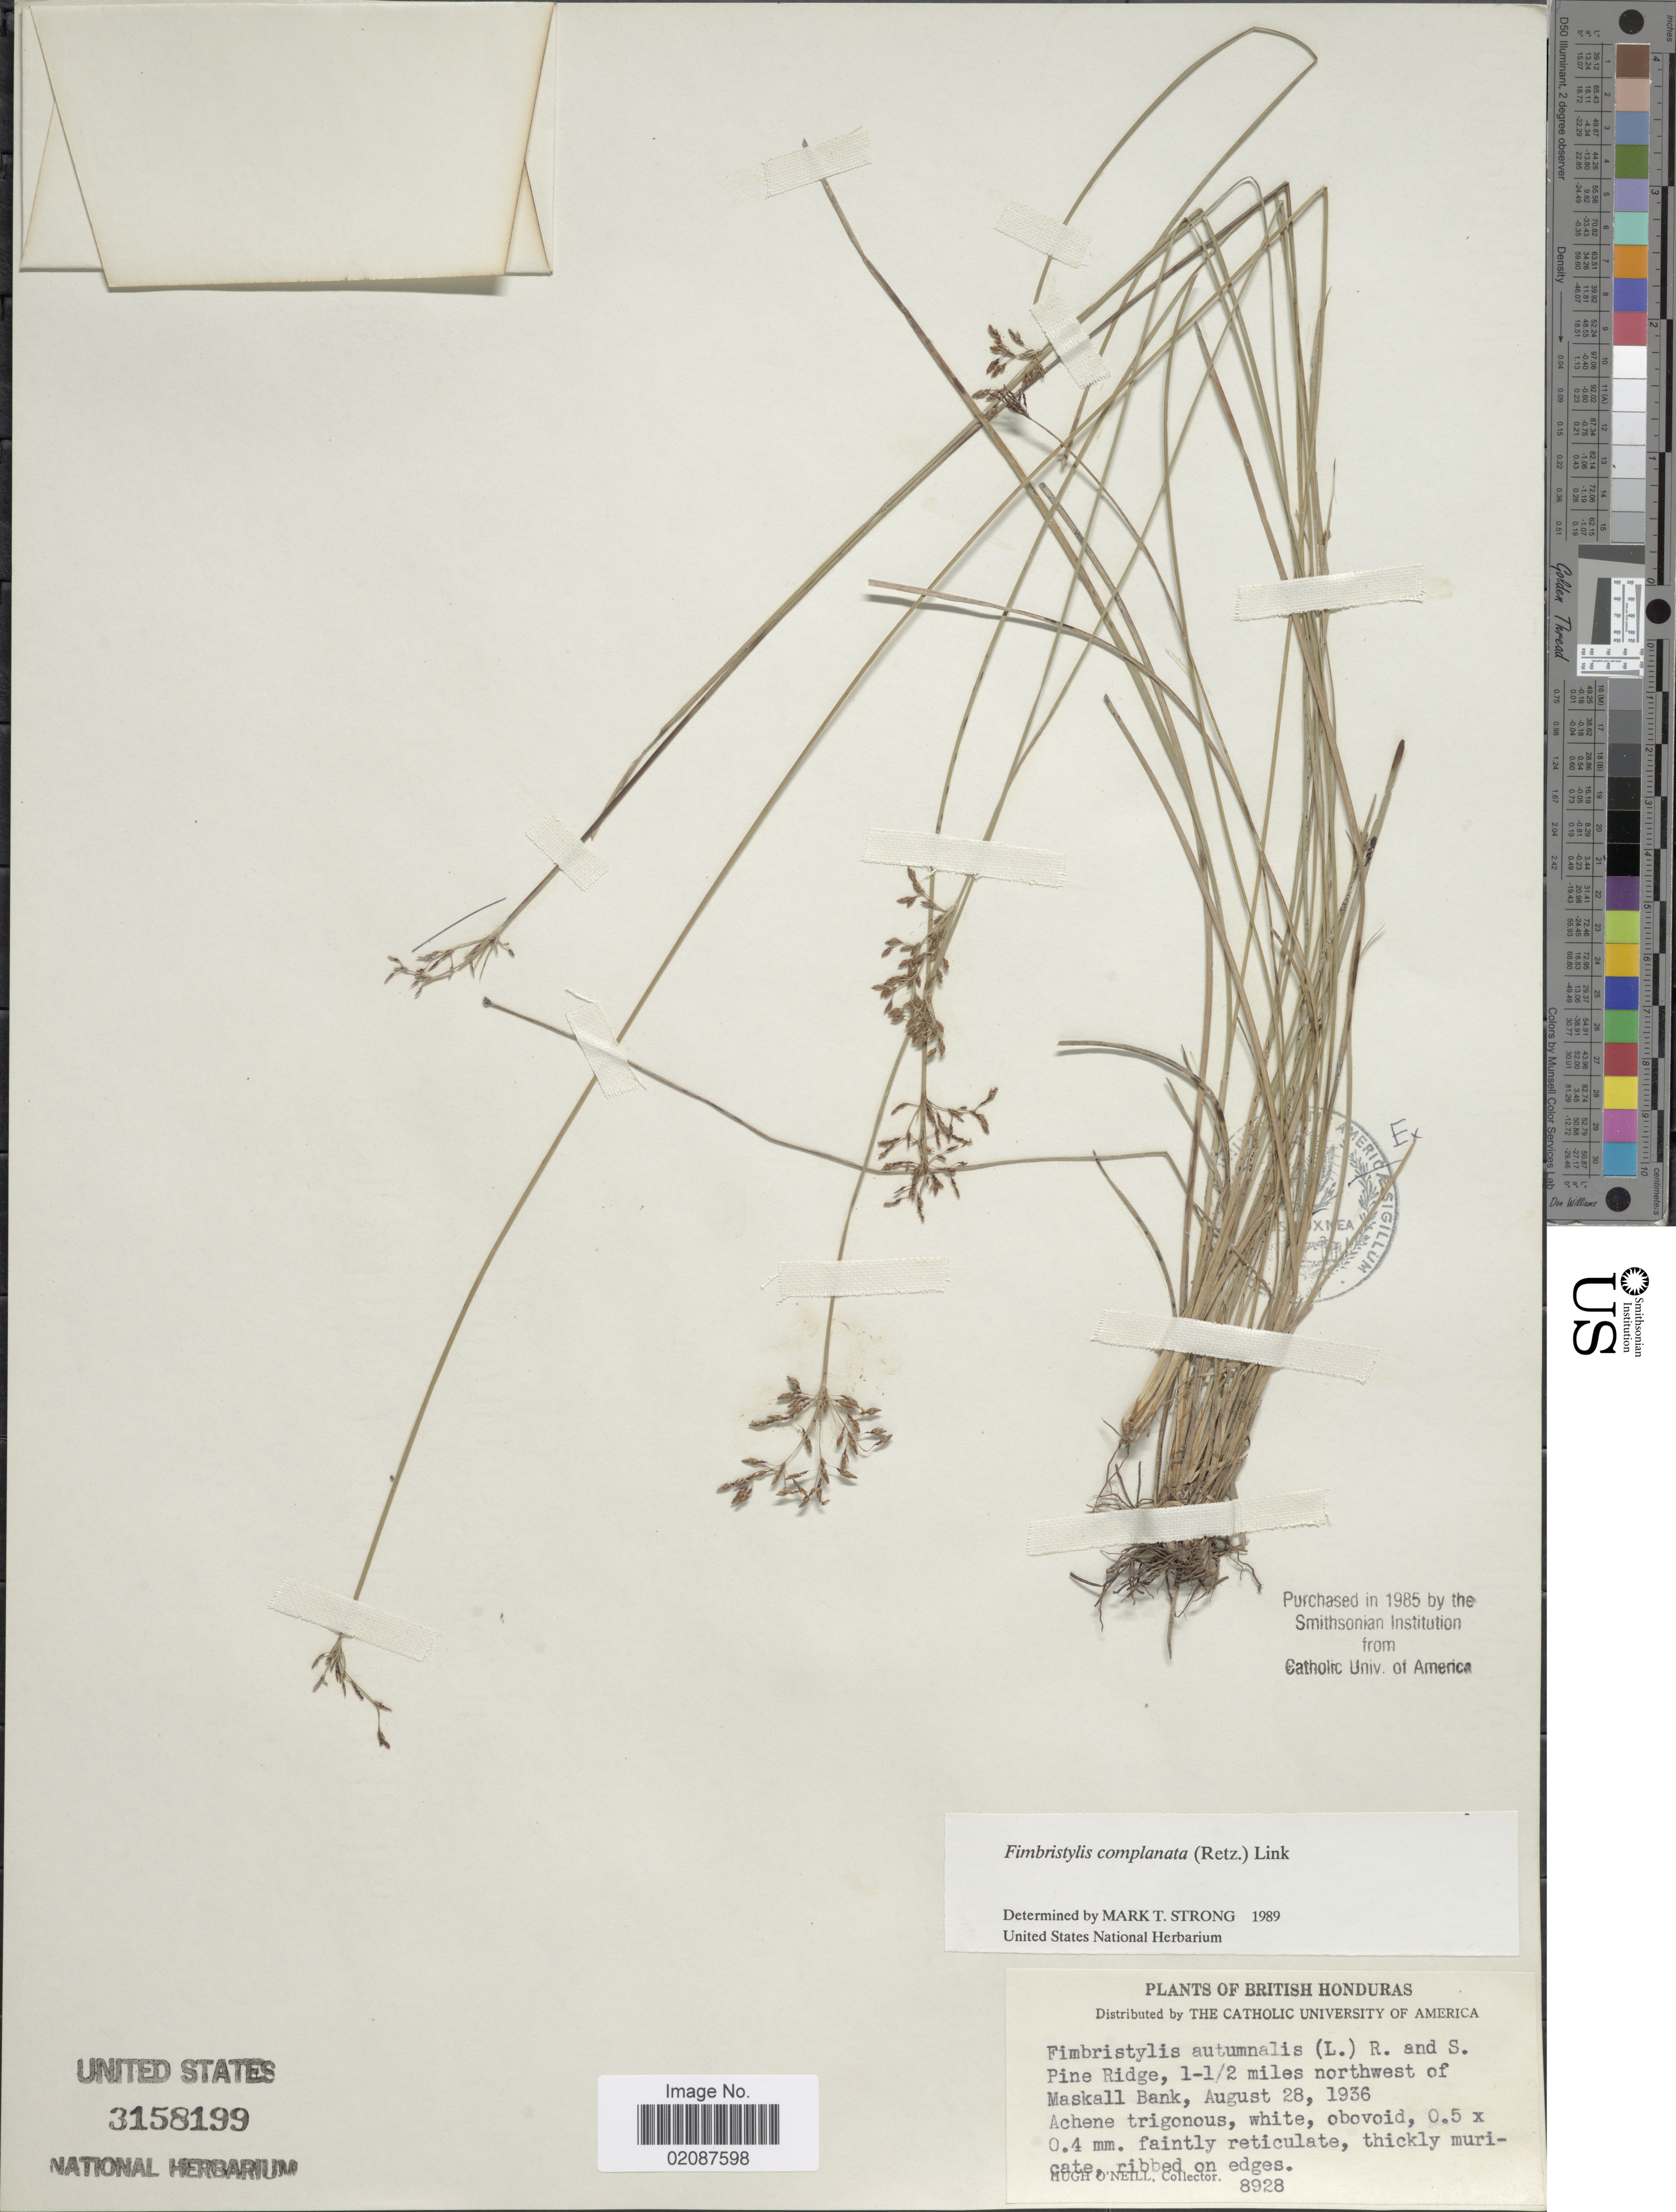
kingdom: Plantae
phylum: Tracheophyta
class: Liliopsida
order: Poales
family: Cyperaceae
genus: Fimbristylis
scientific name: Fimbristylis complanata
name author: (Retz.) Link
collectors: H. O'Neill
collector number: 8928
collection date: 1936-08-28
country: Belize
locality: British Honduras, Pine Ridge, 1-½ miles northwest of Maskall Bank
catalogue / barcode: US 3158199